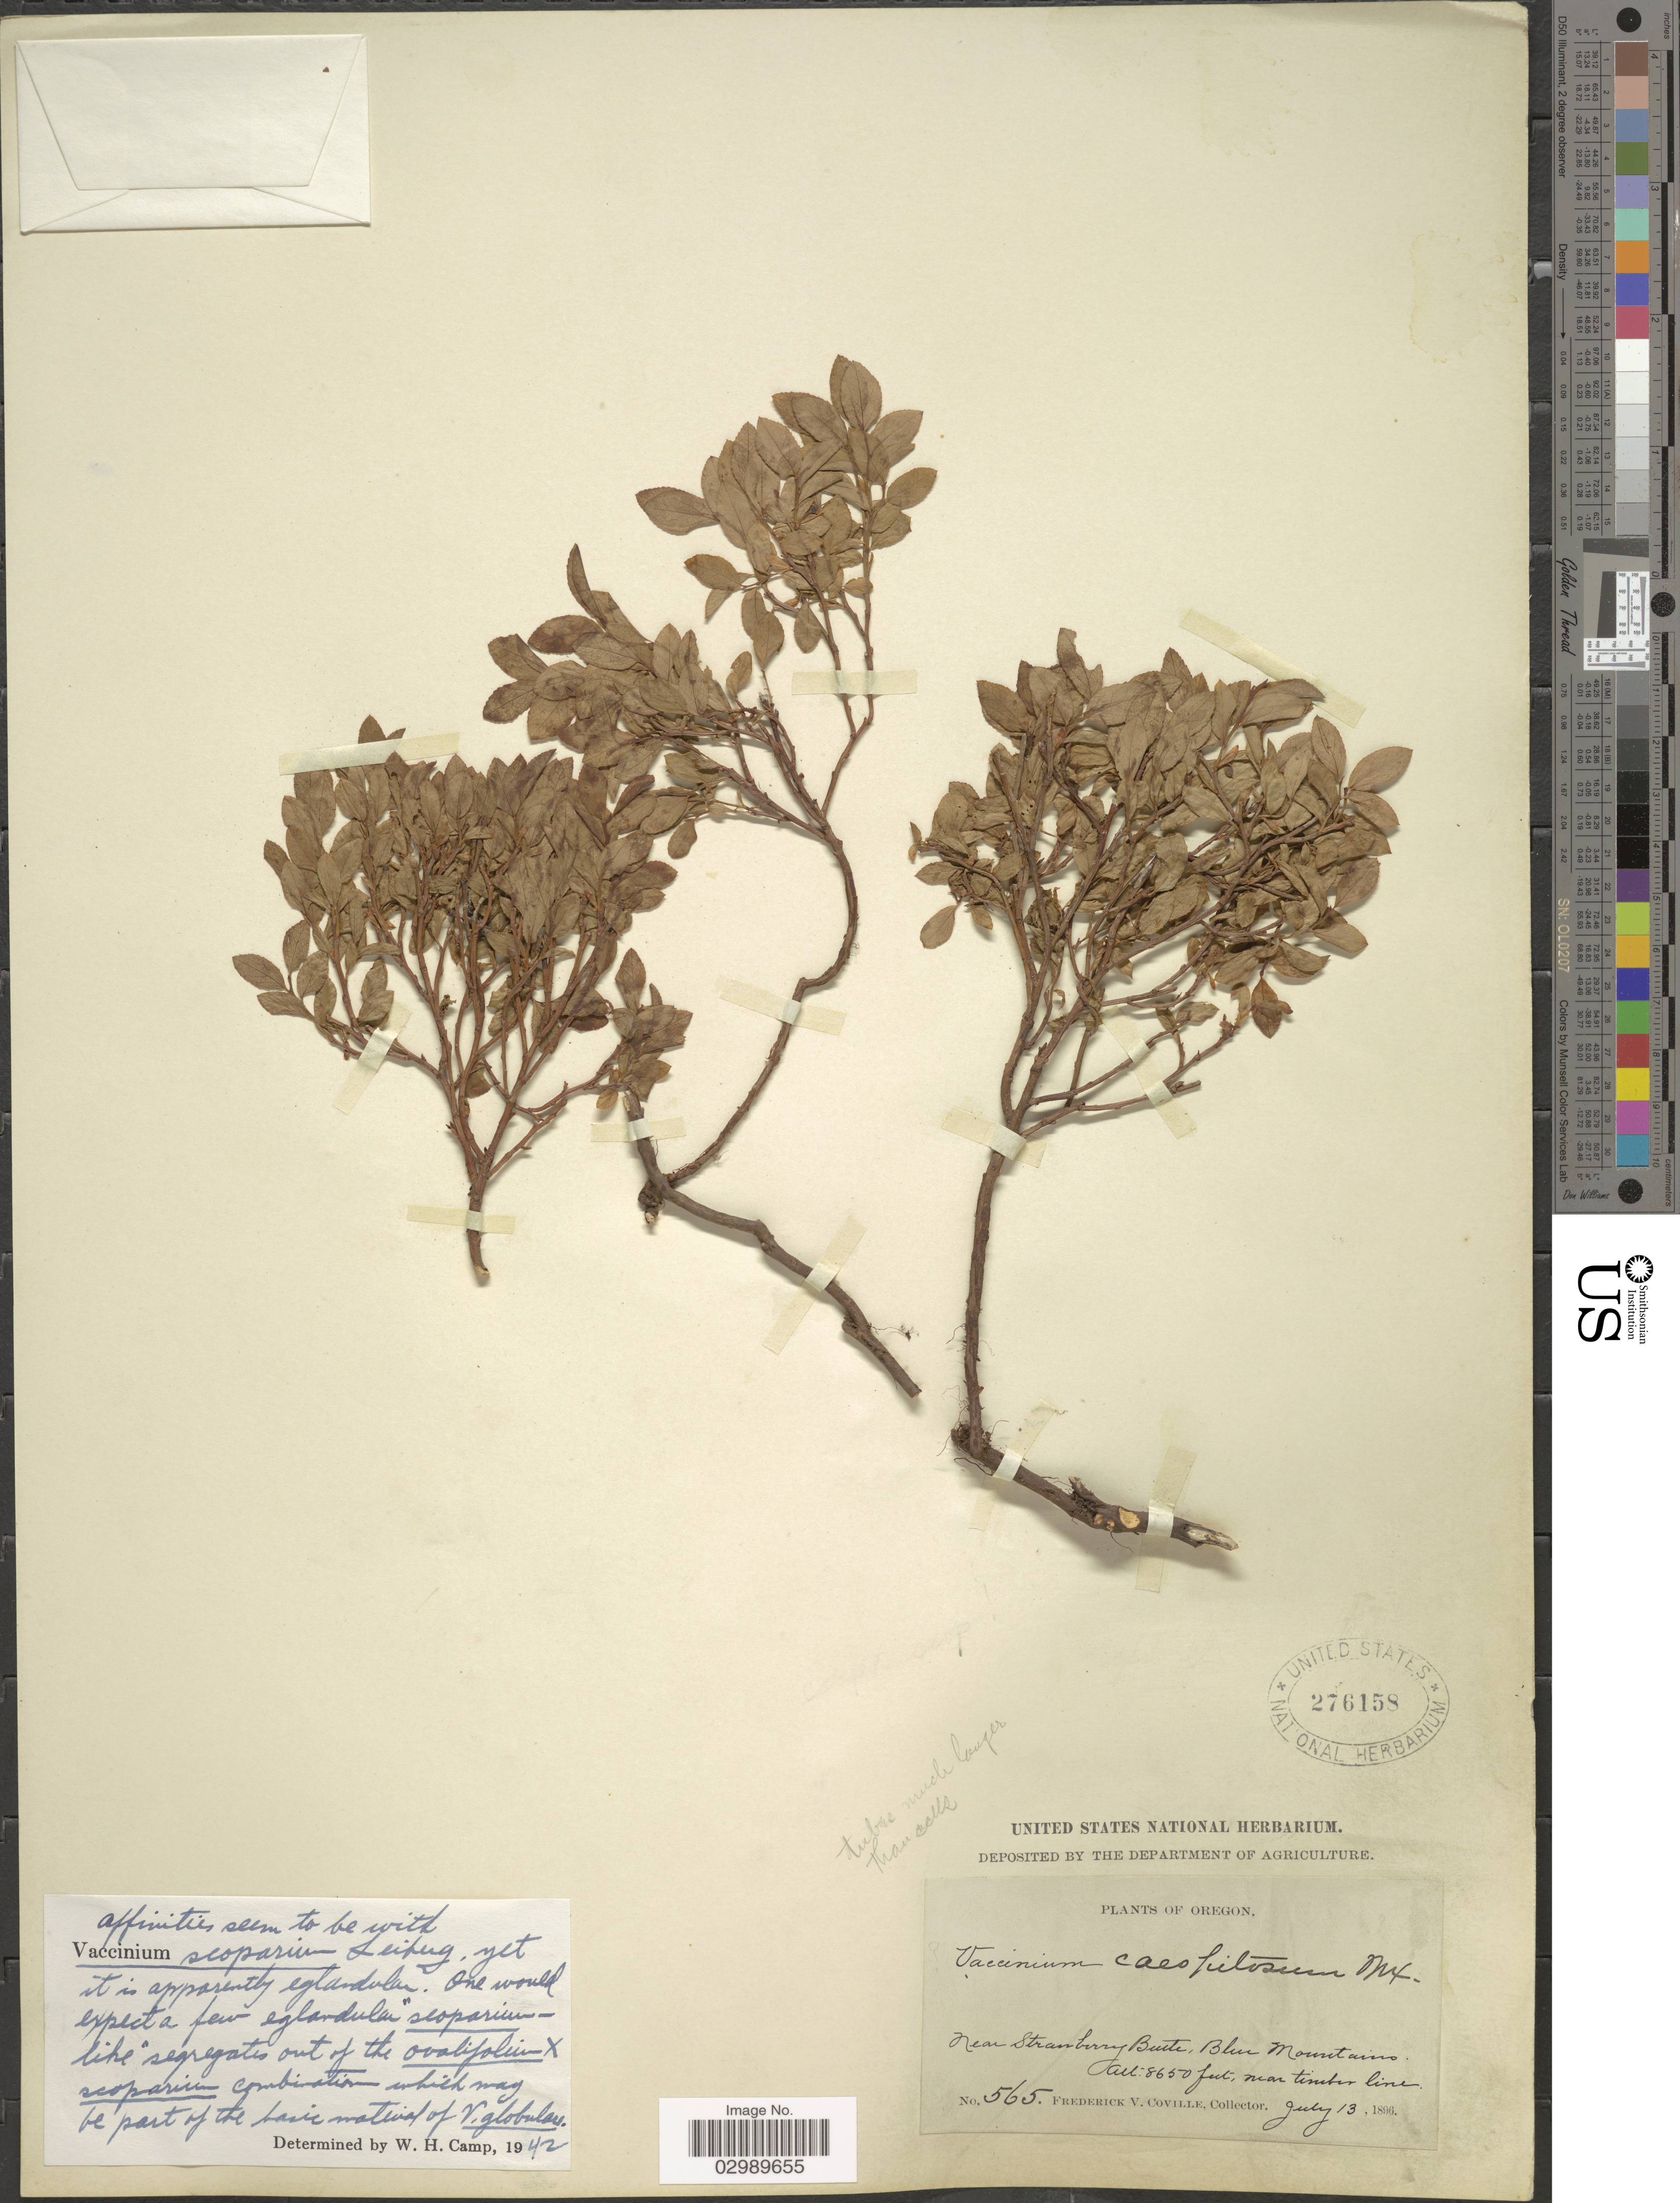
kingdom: Plantae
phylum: Tracheophyta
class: Magnoliopsida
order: Ericales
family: Ericaceae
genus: Vaccinium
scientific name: Vaccinium scoparium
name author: Leiberg ex Coville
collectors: F. V. Coville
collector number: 565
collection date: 1896-07-13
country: United States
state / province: Oregon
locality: Near Strawberry Butte, Blue Mountains. Near timber line.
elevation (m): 2637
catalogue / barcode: US 276158